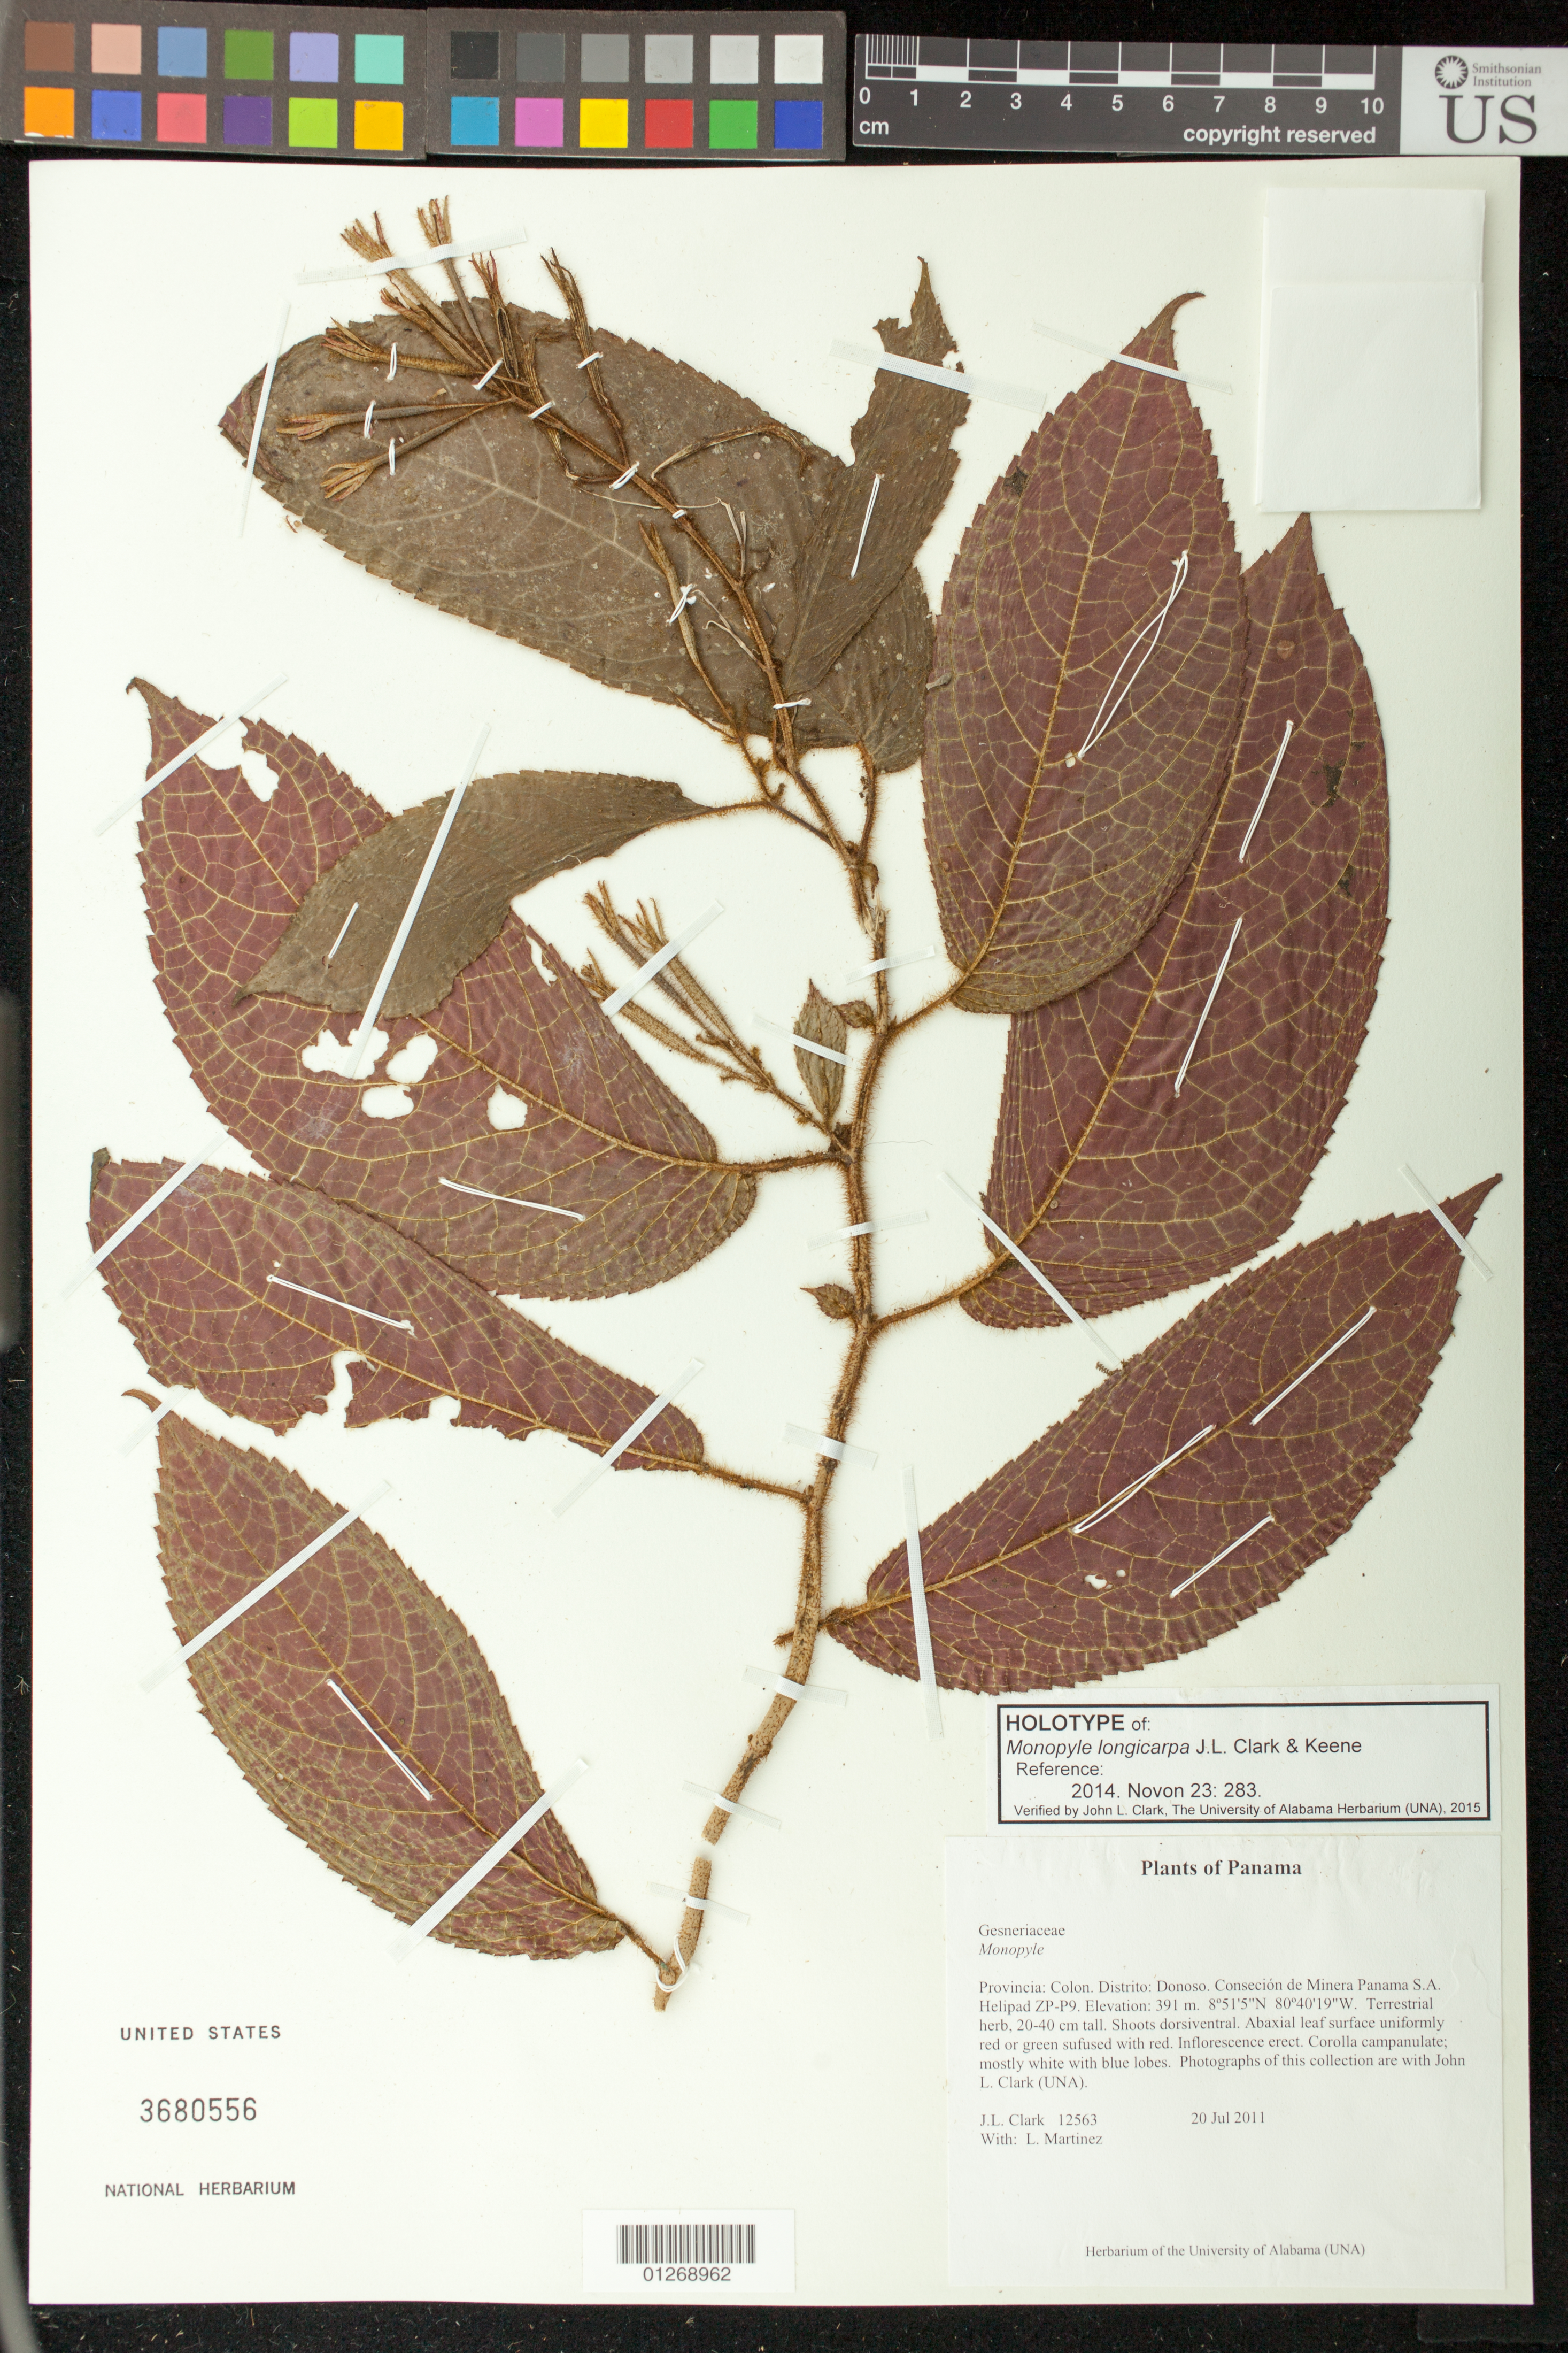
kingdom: Plantae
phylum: Tracheophyta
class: Magnoliopsida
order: Lamiales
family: Gesneriaceae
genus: Monopyle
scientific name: Monopyle longicarpa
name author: J.L. Clark & Keene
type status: Holotype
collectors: J. L. Clark & L. Martinez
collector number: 12563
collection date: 2011-07-20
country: Panama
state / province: Colón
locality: Provincia: Colon. Distrito: Donoso. Conseción de Minera Panama S.A. Helipad ZP-P9.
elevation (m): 391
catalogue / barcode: US 3680556